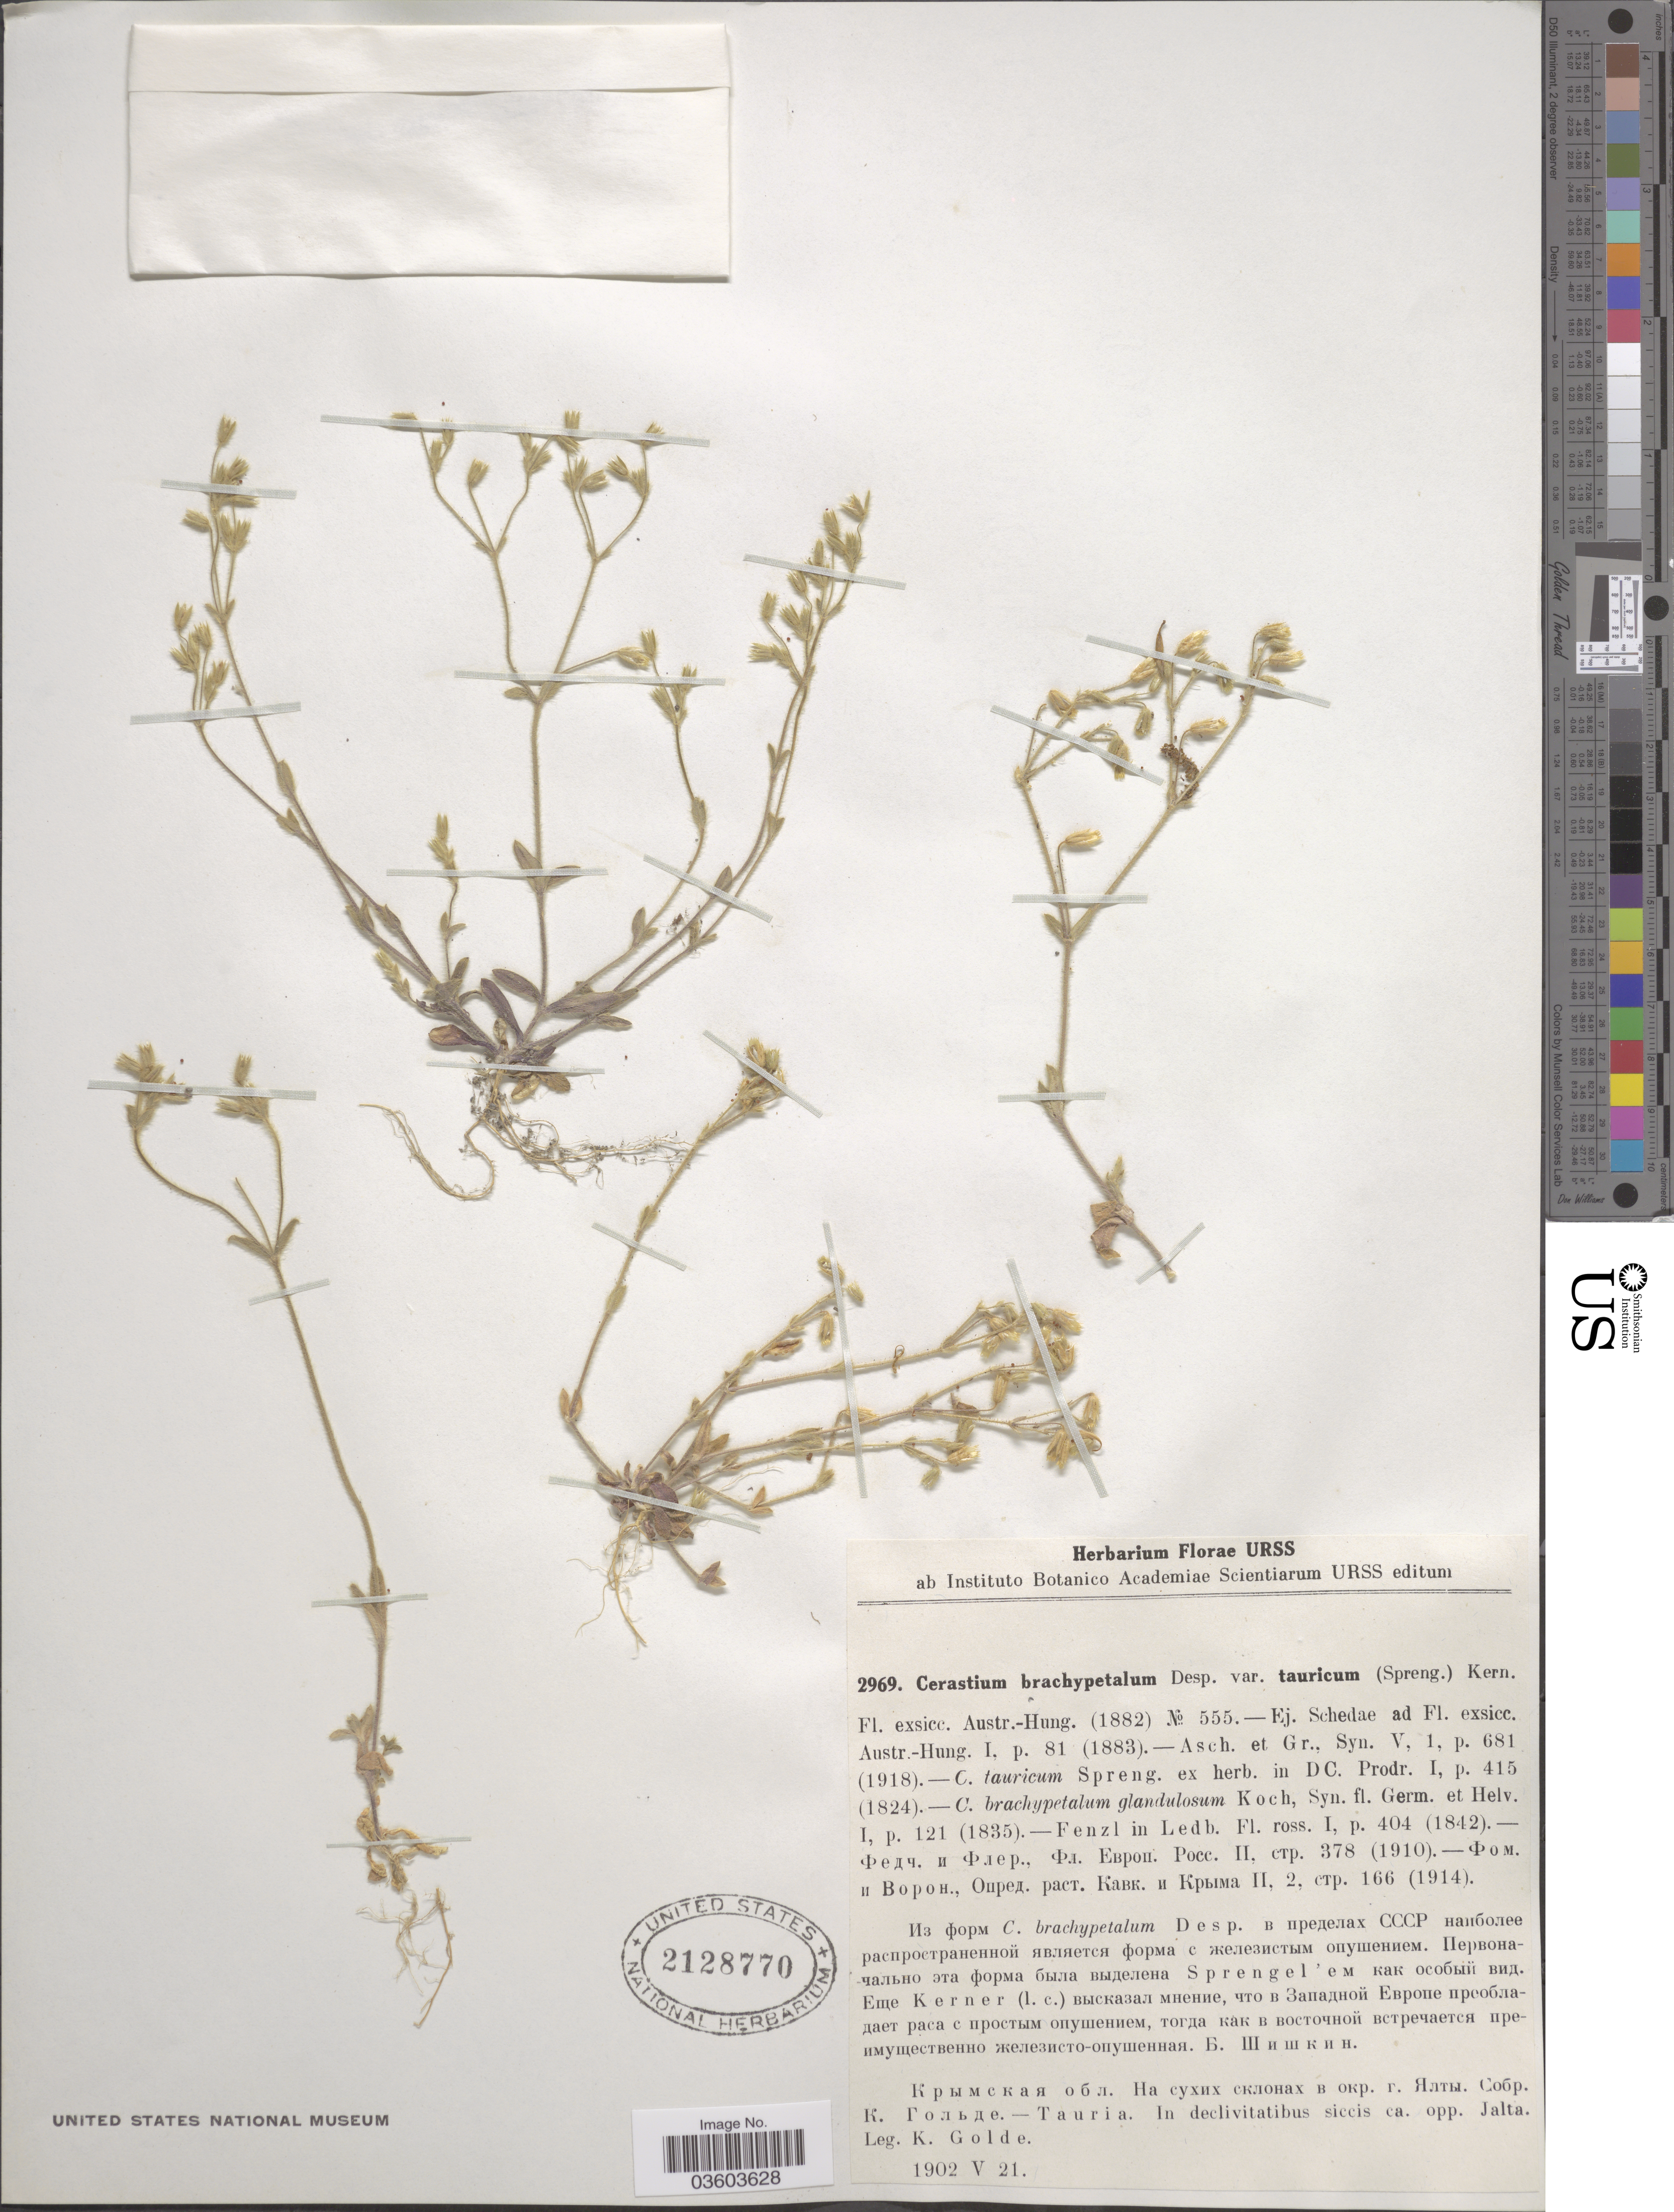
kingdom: Plantae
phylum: Tracheophyta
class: Magnoliopsida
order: Caryophyllales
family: Caryophyllaceae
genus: Cerastium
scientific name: Cerastium brachypetalum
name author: Pers.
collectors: K. Golde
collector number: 2969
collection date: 1902-05-21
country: Ukraine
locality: Tauria. In declivitatibus siccis ca. opp. Jalta.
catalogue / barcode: US 2128770